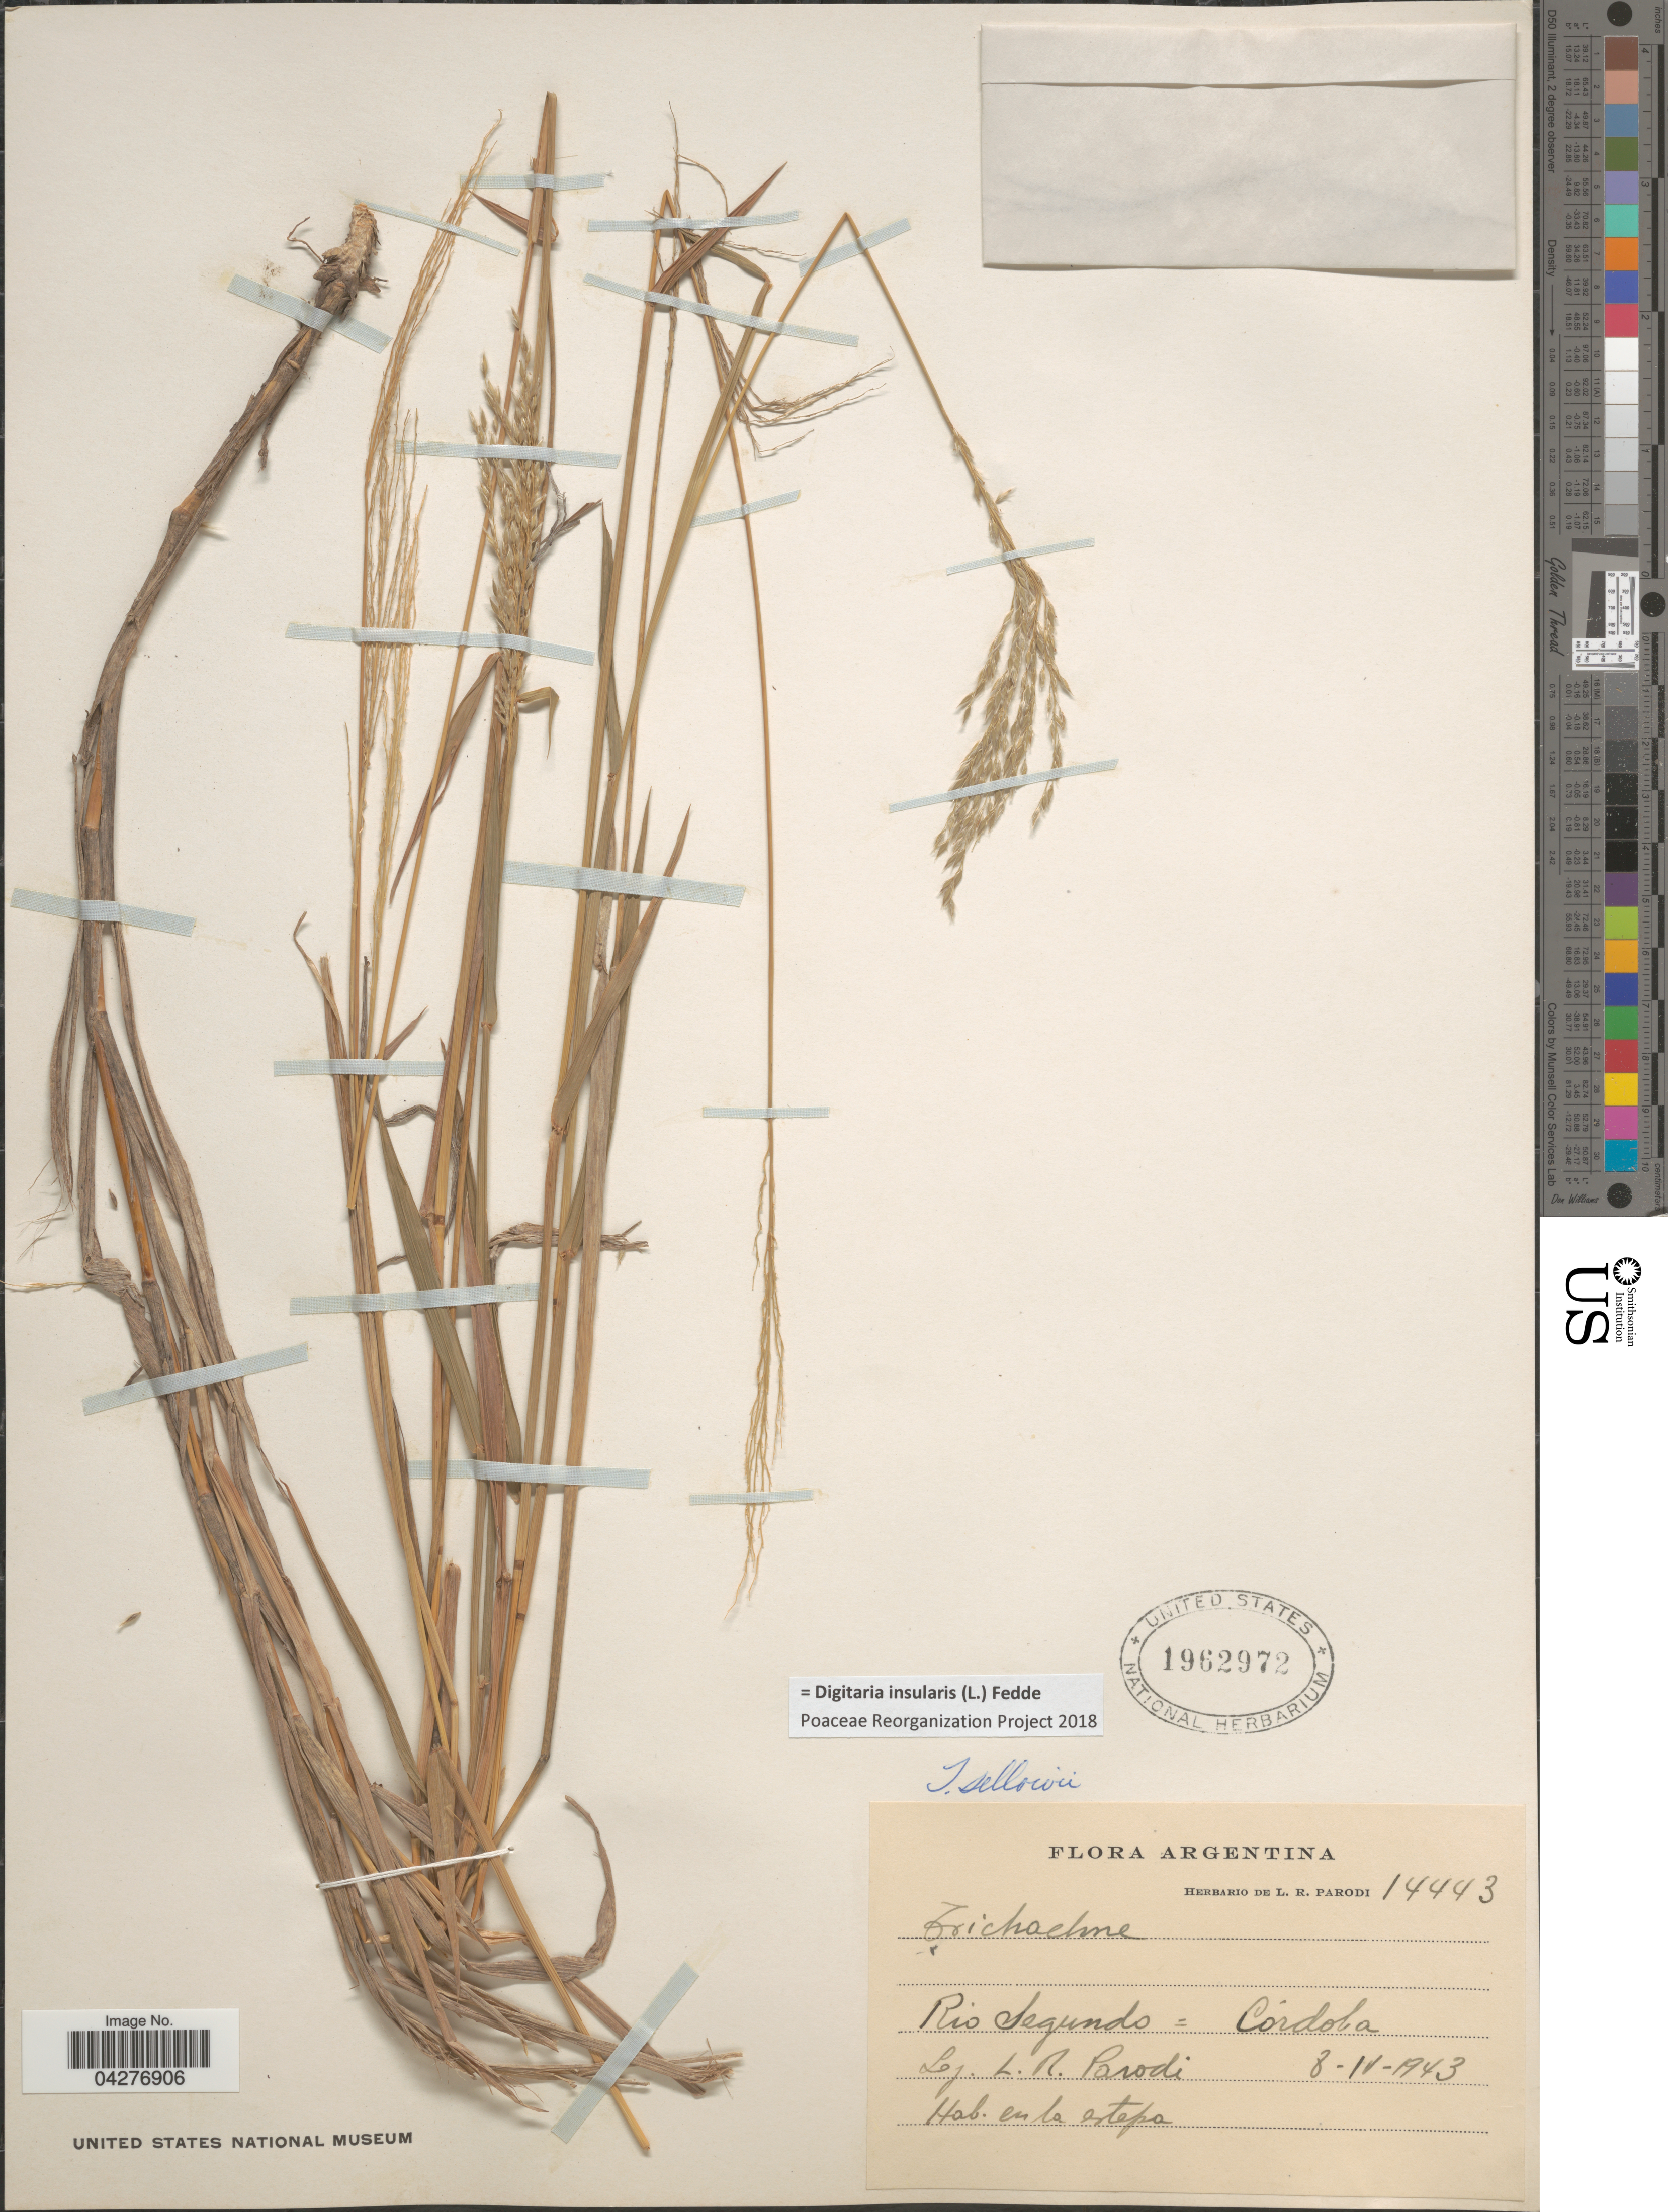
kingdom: Plantae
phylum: Tracheophyta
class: Liliopsida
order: Poales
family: Poaceae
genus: Digitaria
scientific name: Digitaria insularis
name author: (L.) Fedde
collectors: L. R. Parodi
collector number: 14443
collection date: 1943-04-08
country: Argentina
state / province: Cordoba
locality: Rio Segundo.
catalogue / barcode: US 1962972